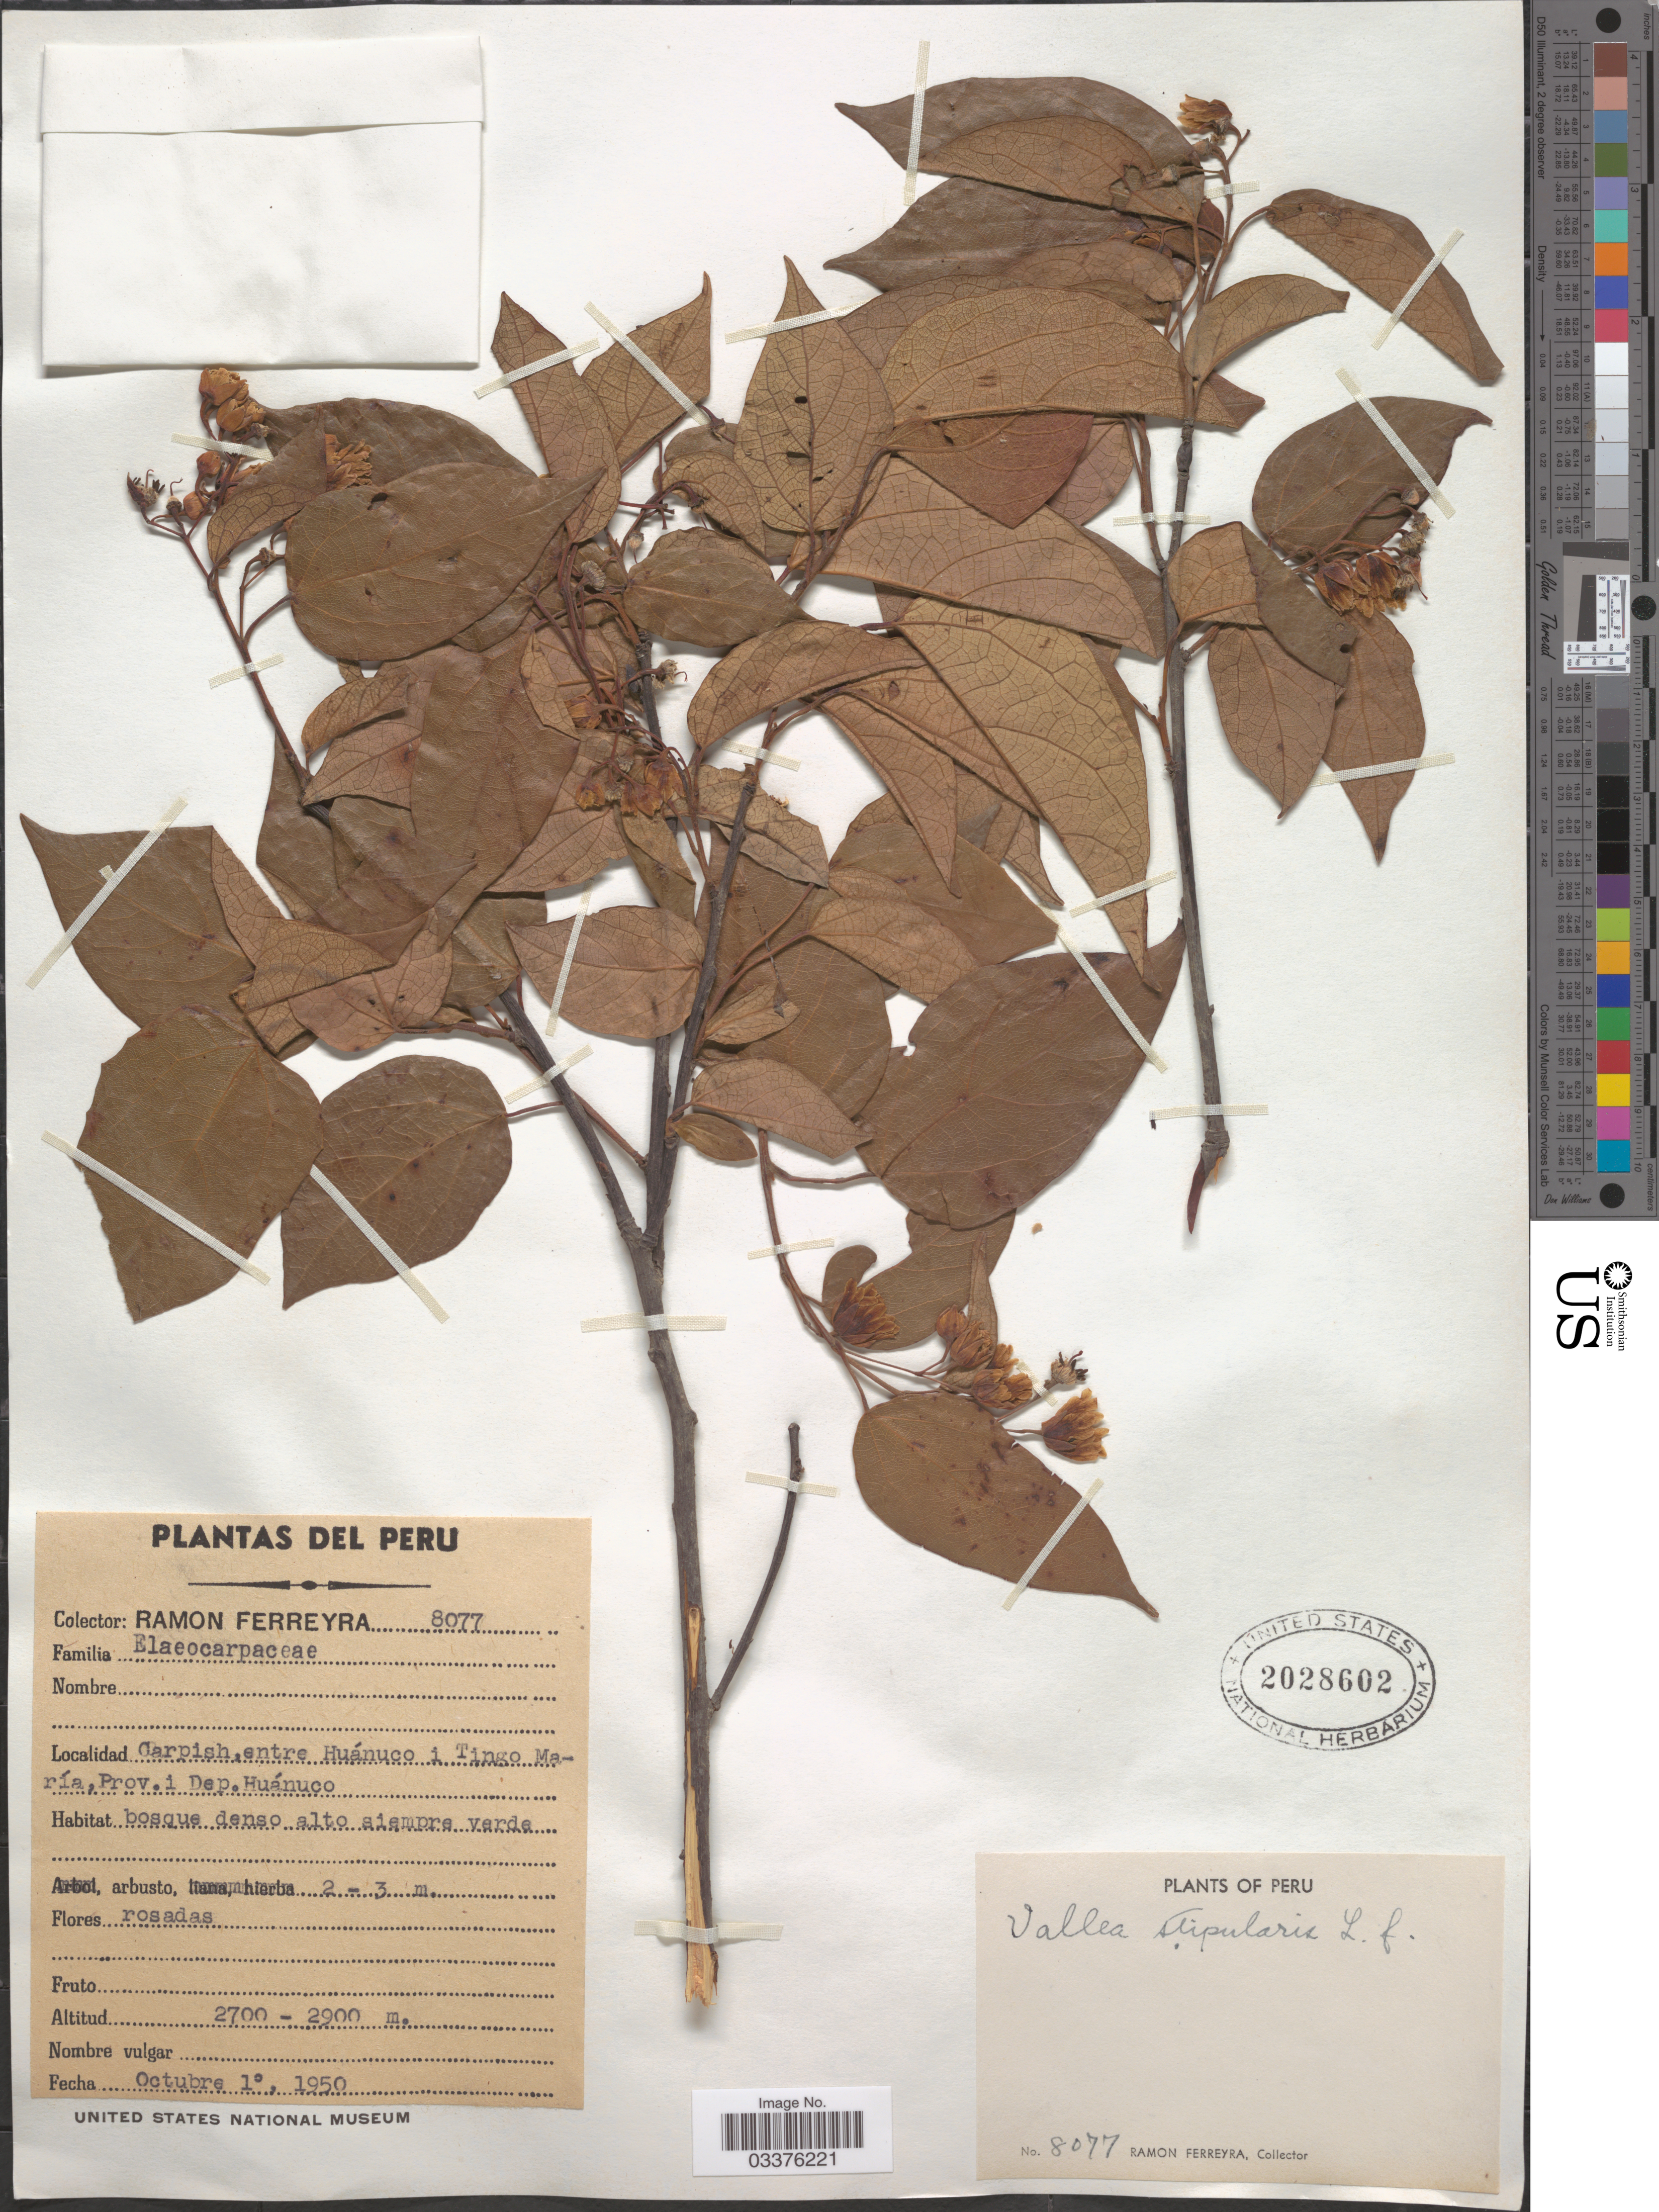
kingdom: Plantae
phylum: Tracheophyta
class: Magnoliopsida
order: Oxalidales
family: Elaeocarpaceae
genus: Vallea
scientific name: Vallea stipularis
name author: L. f.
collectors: R. A. Ferreyra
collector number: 8077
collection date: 1950-10-10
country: Peru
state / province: Huánuco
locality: Carpish, entre Huánuco i Tingo María, Prov. i Dep. Huánuco.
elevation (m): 2700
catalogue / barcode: US 2028602